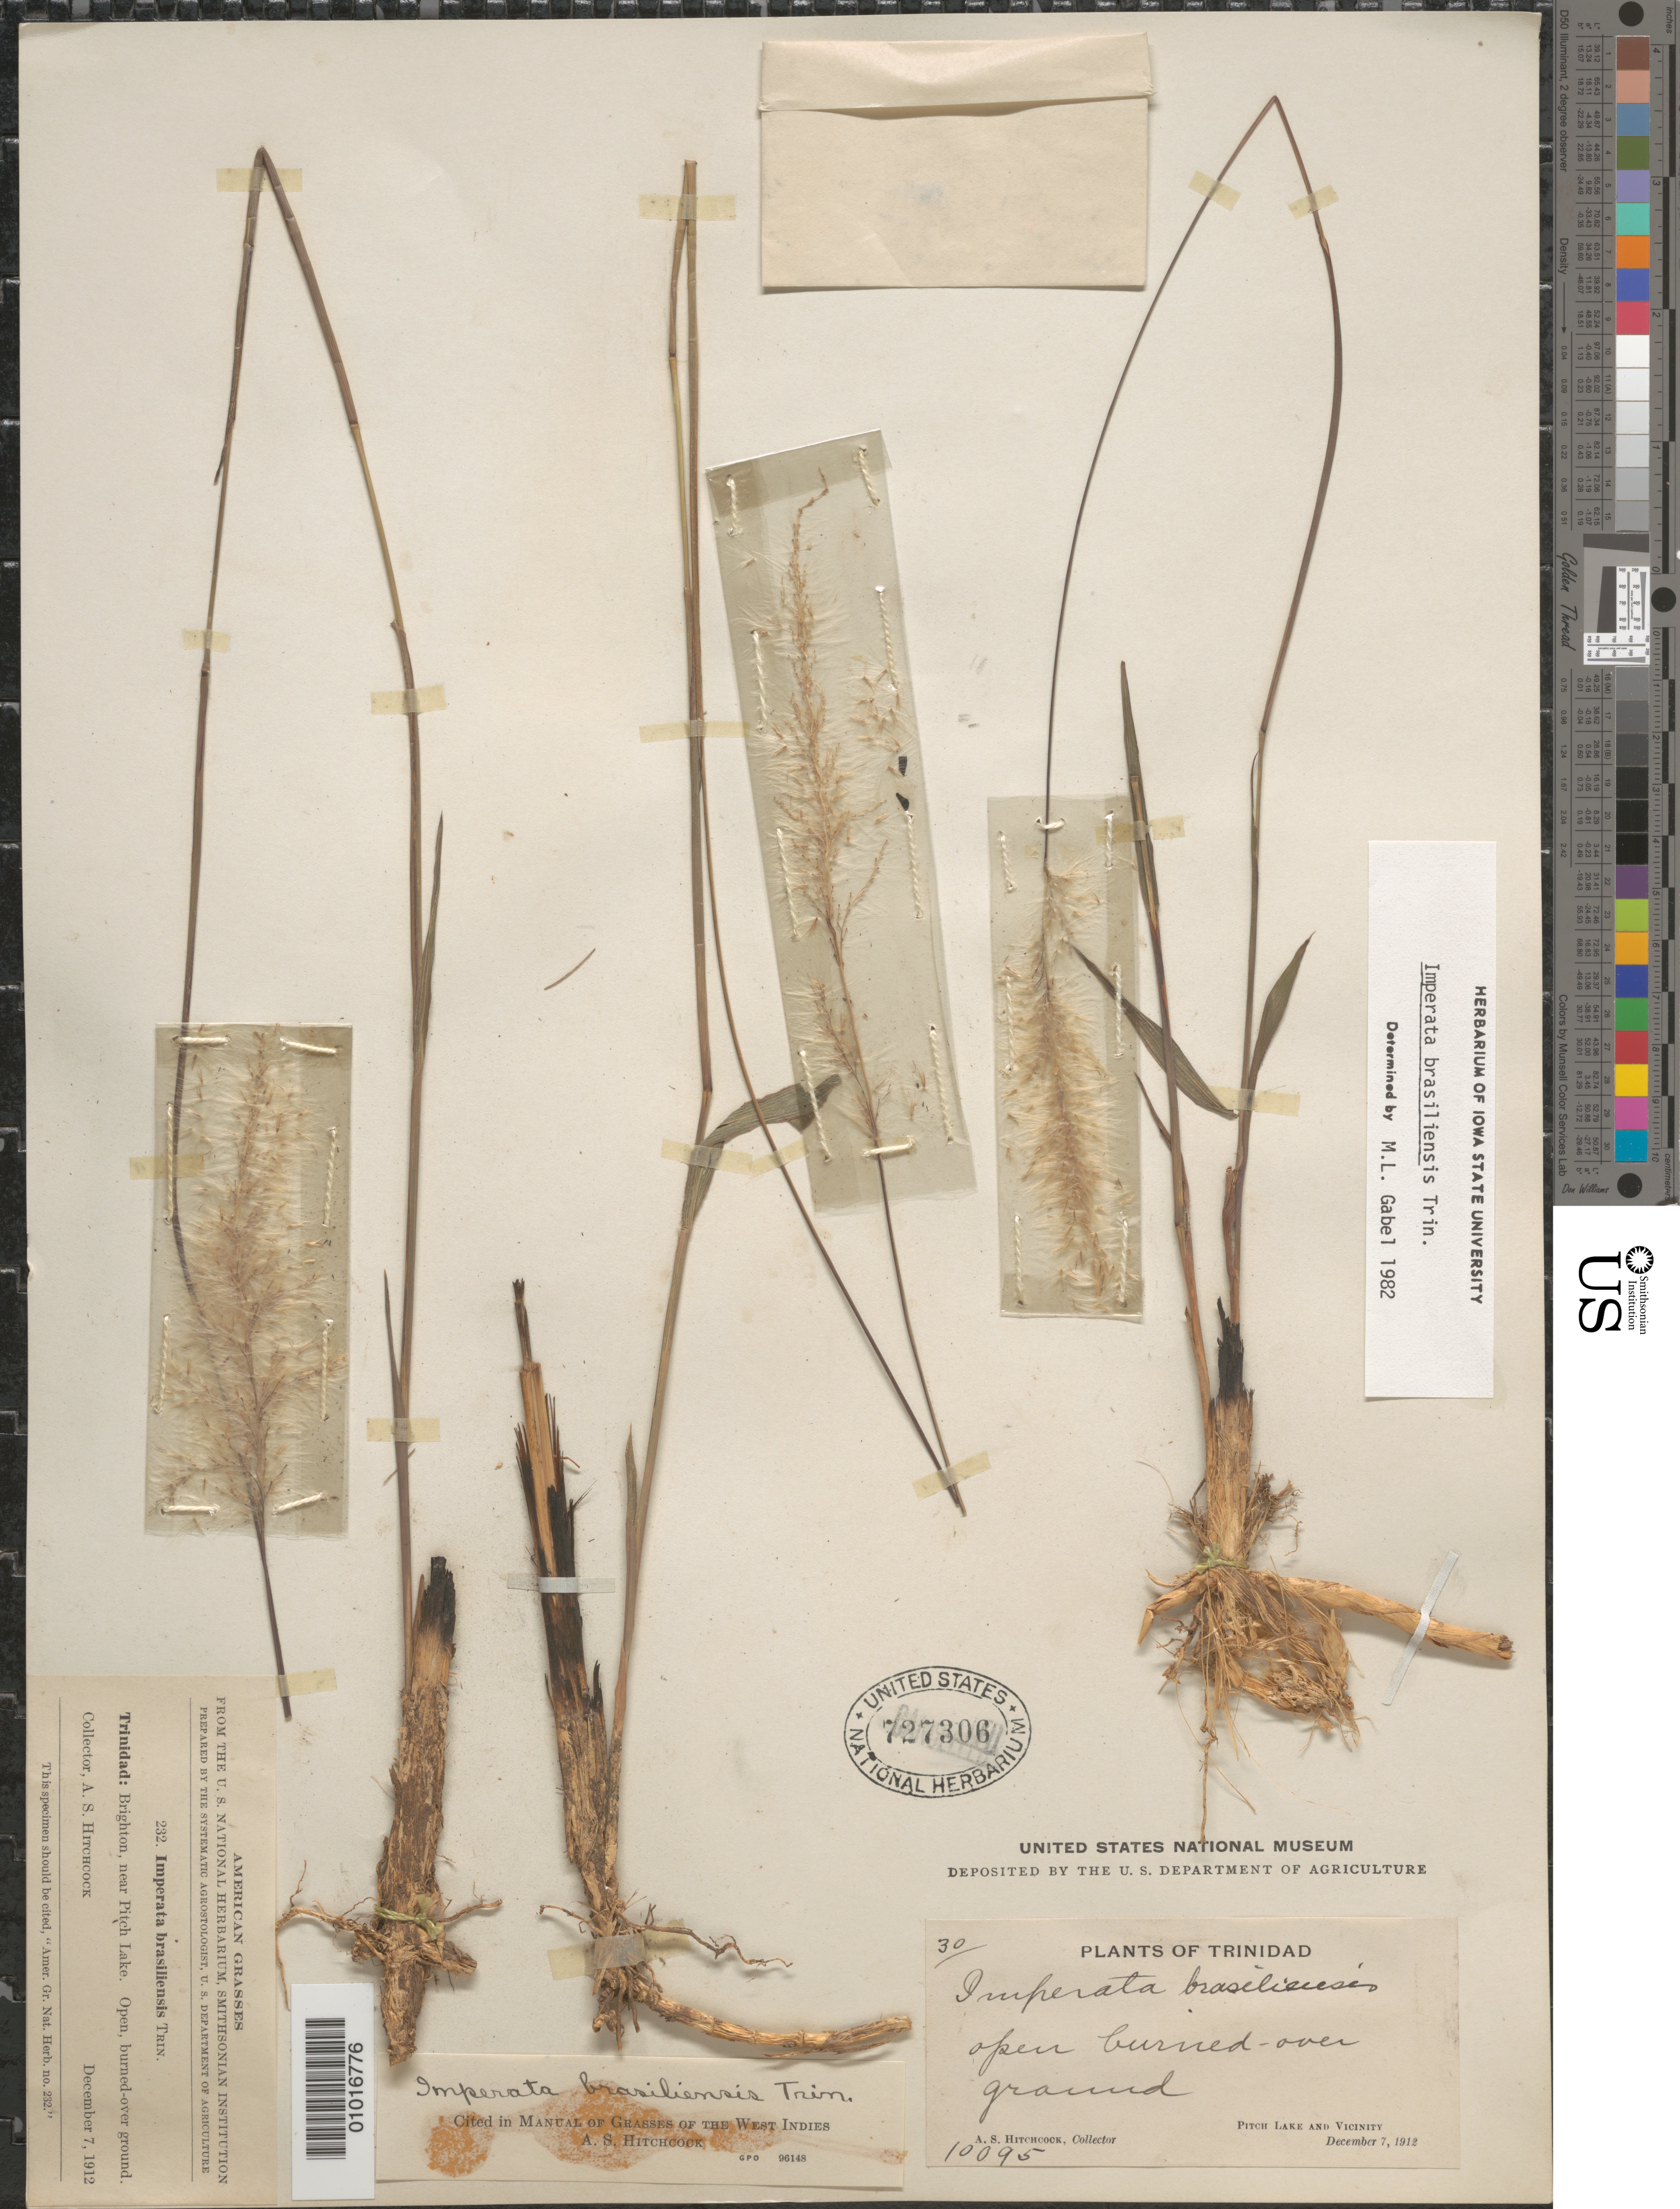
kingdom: Plantae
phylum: Tracheophyta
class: Liliopsida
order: Poales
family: Poaceae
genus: Imperata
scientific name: Imperata brasiliensis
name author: Trin.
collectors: A. S. Hitchcock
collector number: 10095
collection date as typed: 07 Dec 1912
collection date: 1912-12-07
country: Trinidad and Tobago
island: Trinidad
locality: Pitch Lake and Vicinity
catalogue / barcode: US 727306